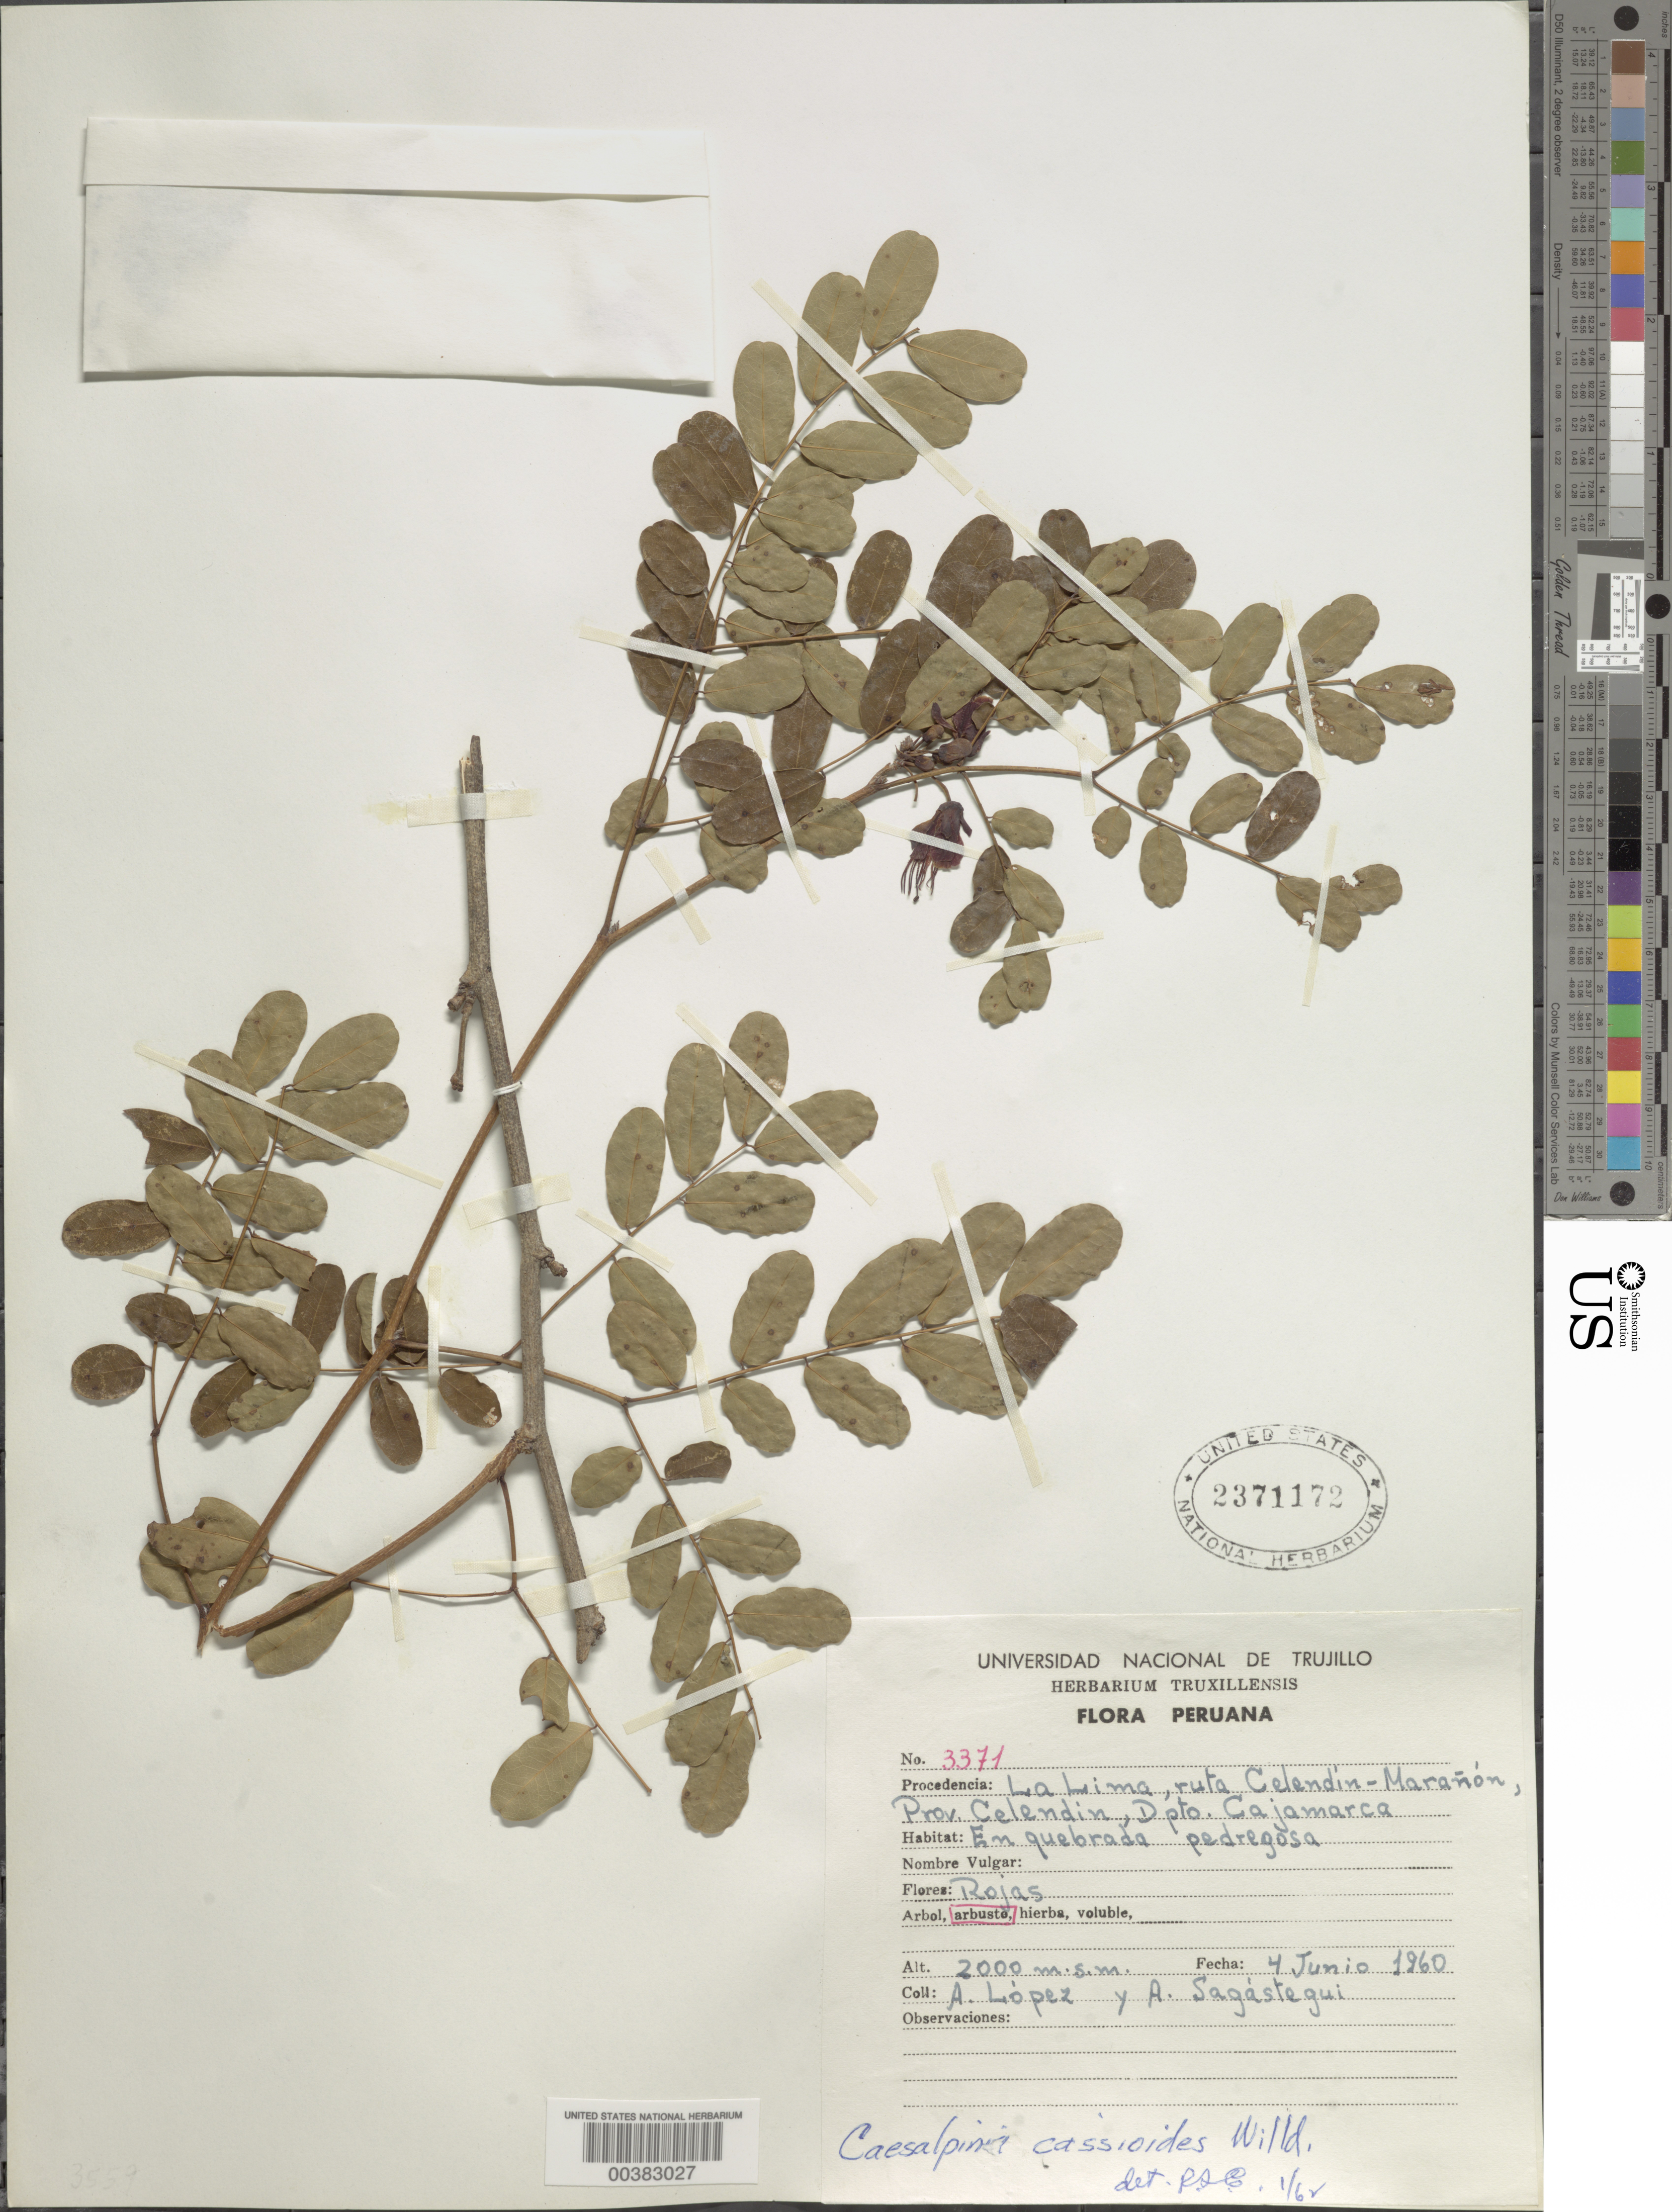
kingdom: Plantae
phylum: Tracheophyta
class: Magnoliopsida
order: Fabales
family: Fabaceae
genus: Caesalpinia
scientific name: Caesalpinia cassioides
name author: Willd.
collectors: A. López M. & A. Sagástegui A.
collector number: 3371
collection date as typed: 04 Jun 1960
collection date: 1960-06-04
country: Peru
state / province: Cajamarca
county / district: Celendín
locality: La Lima, Ruta Celendín-Maranon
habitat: En quebrada pedregosa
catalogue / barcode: US 2371172